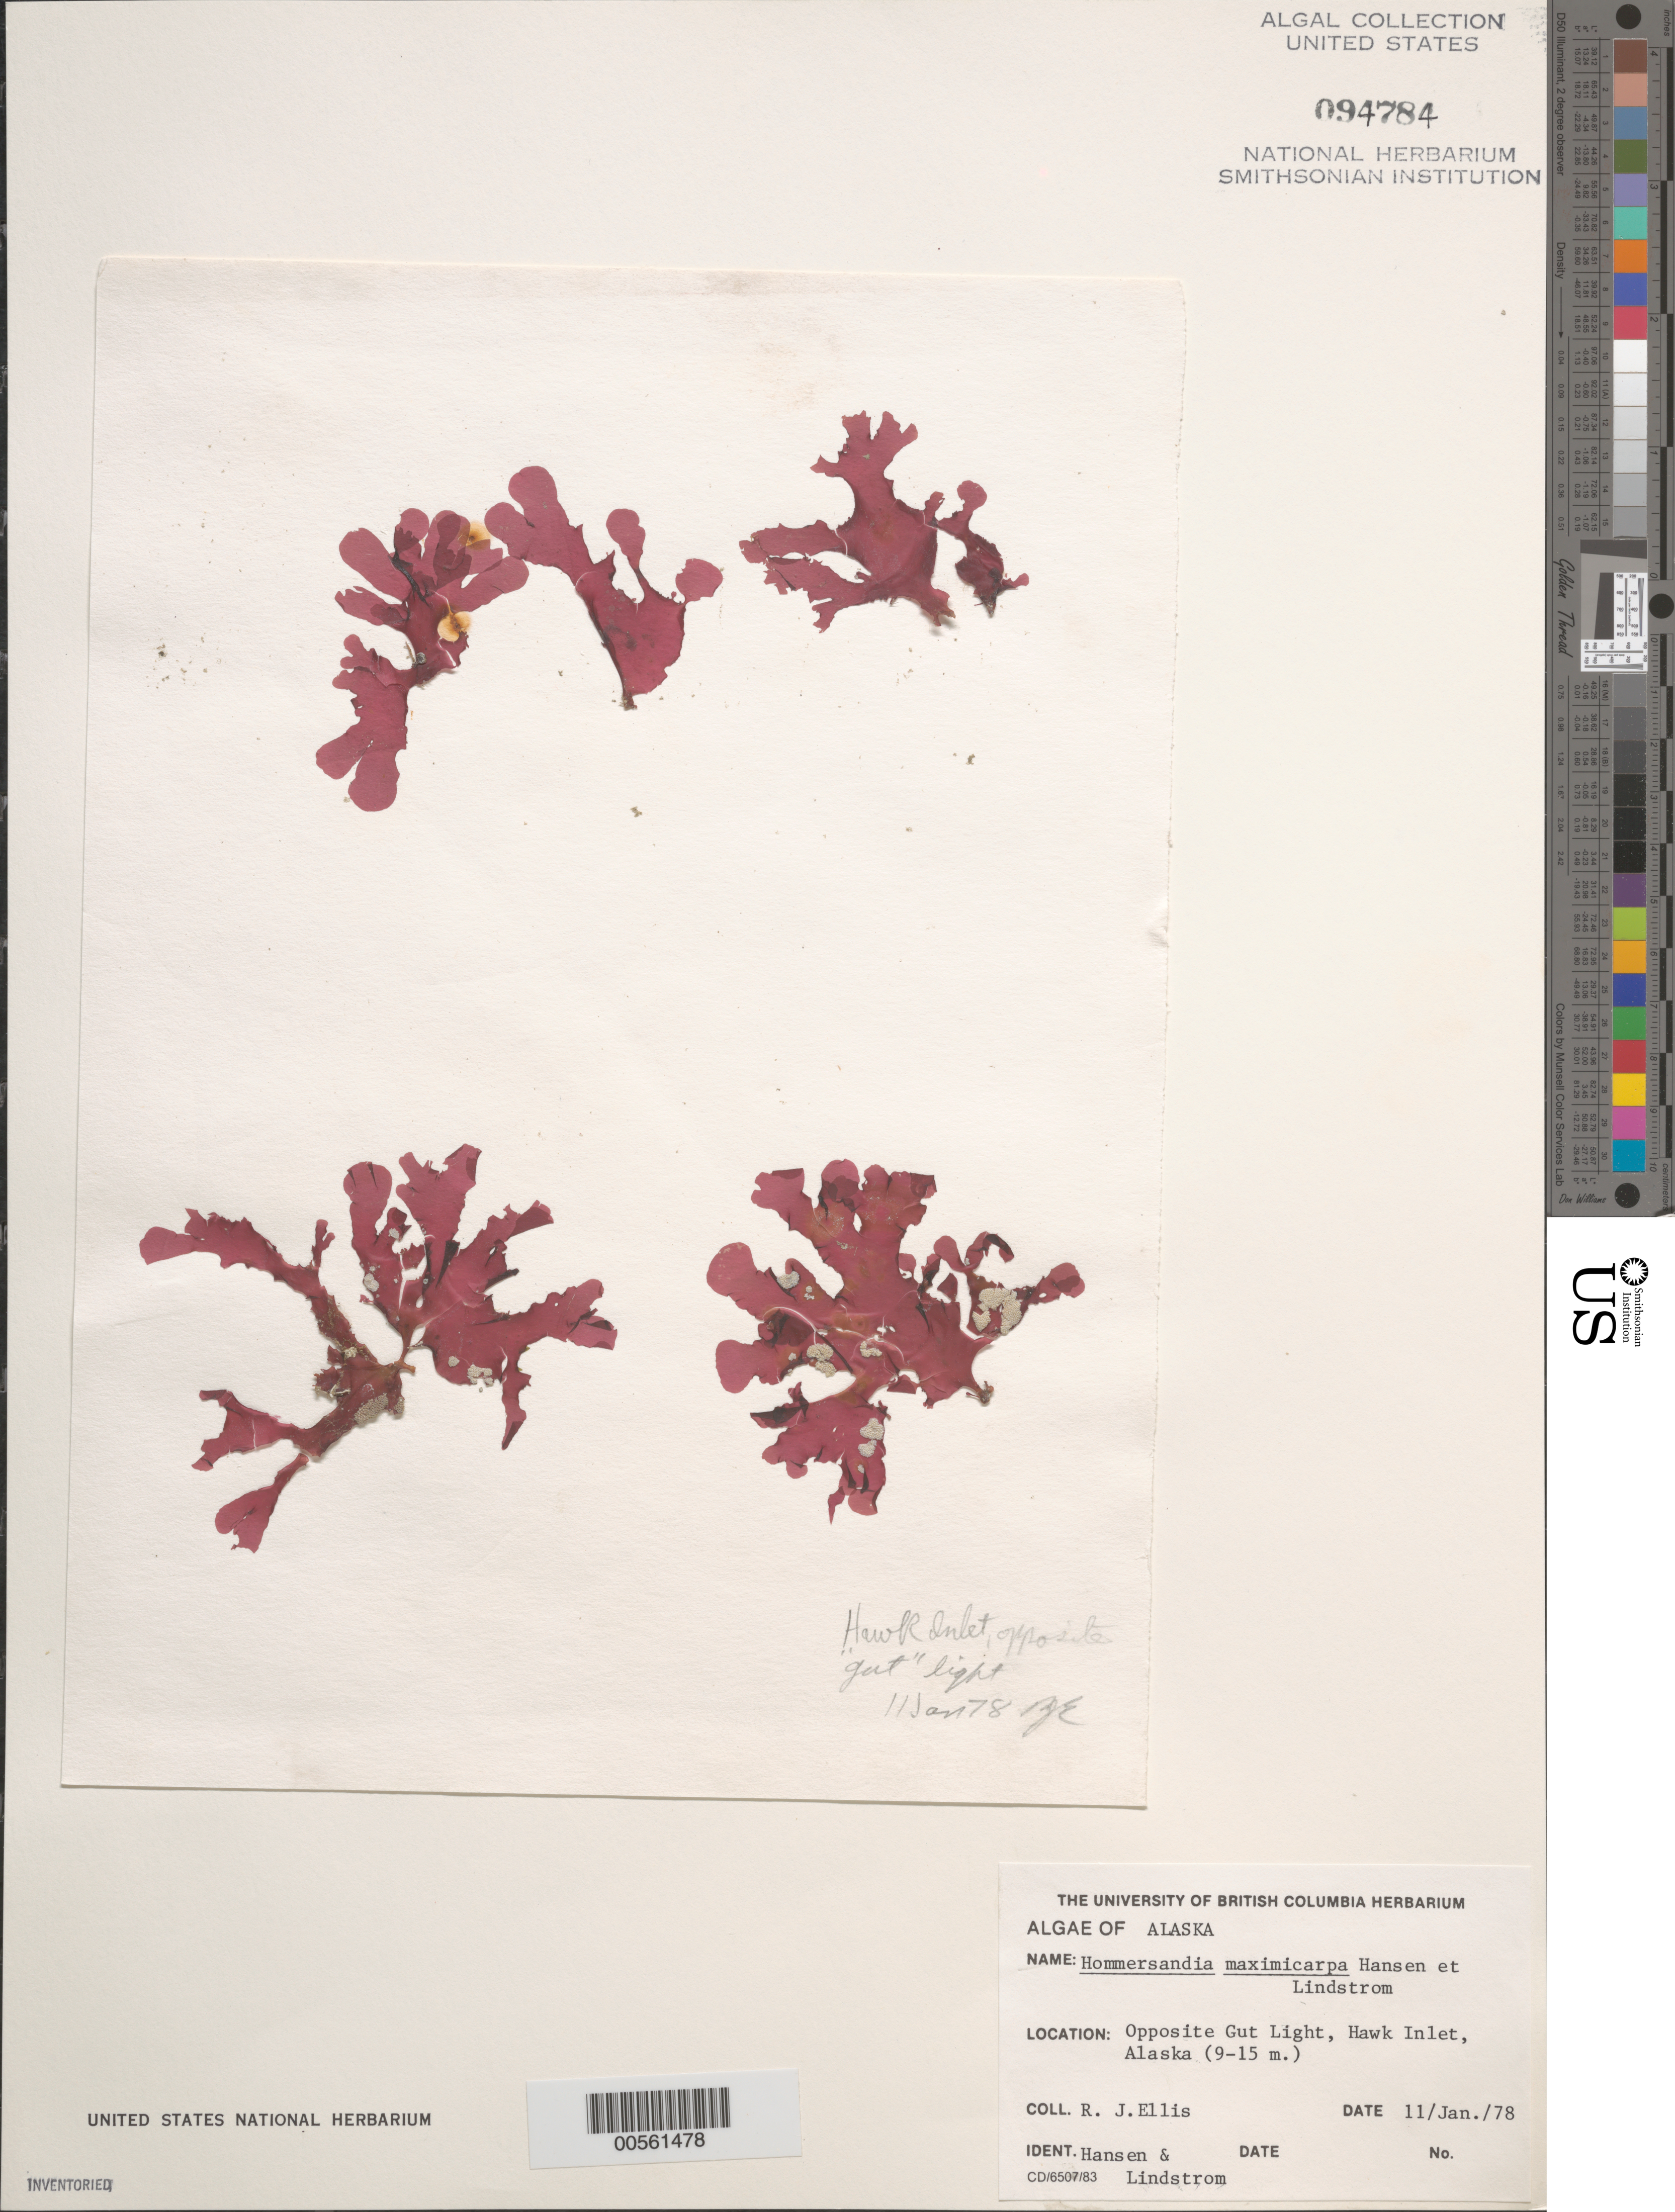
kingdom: Plantae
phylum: Rhodophyta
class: Florideophyceae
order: Gigartinales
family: Kallymeniaceae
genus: Hommersandia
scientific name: Hommersandia maximicarpa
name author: G.I. Hansen & S.C. Lindstrom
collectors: R. Ellis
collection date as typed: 11 Jan 1978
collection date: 1978-01-11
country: United States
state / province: Alaska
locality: Hawk Inlet opposite Gut Light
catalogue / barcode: US 94784